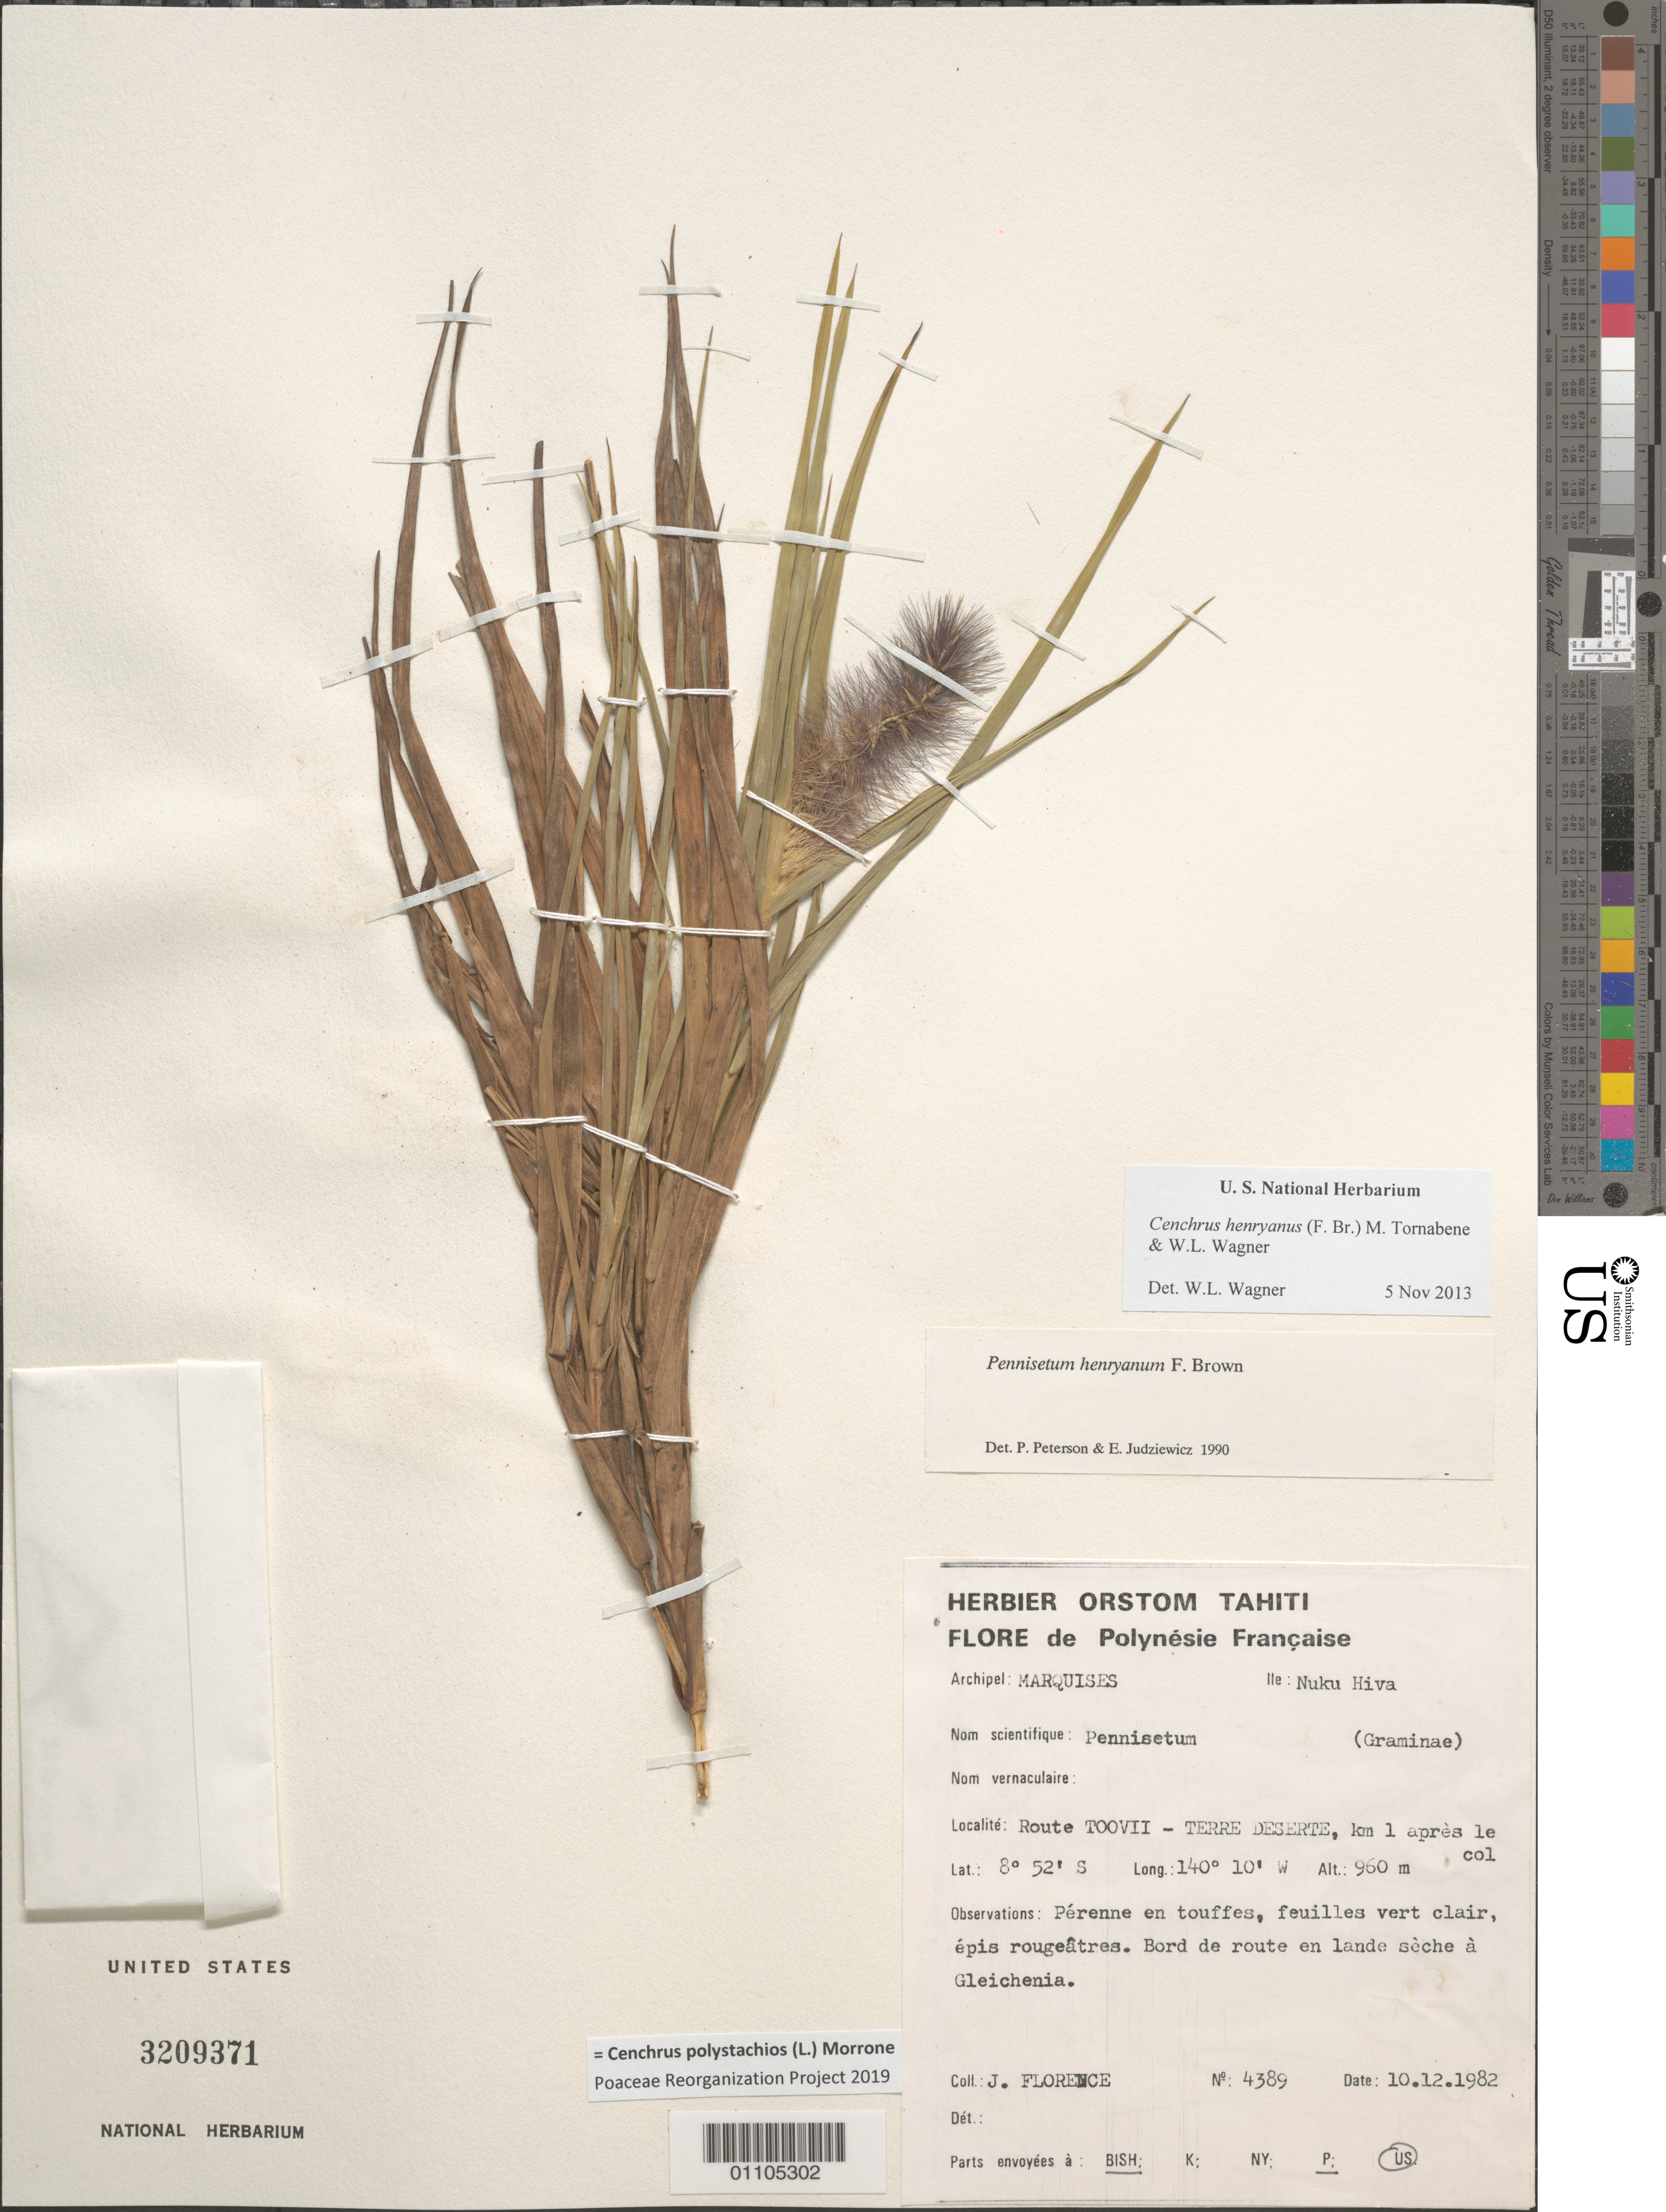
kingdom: Plantae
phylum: Tracheophyta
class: Liliopsida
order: Poales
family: Poaceae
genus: Cenchrus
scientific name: Cenchrus polystachios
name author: (L.) Morrone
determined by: Poaceae Reorganization Project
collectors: J. Florence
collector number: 4389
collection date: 1982-12-10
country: French Polynesia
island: Nuku Hiva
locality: route Toovii-Terre Deserte, km 1 après le col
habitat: bord de route en lande seche a Gleichenia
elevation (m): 960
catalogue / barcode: US 3209371